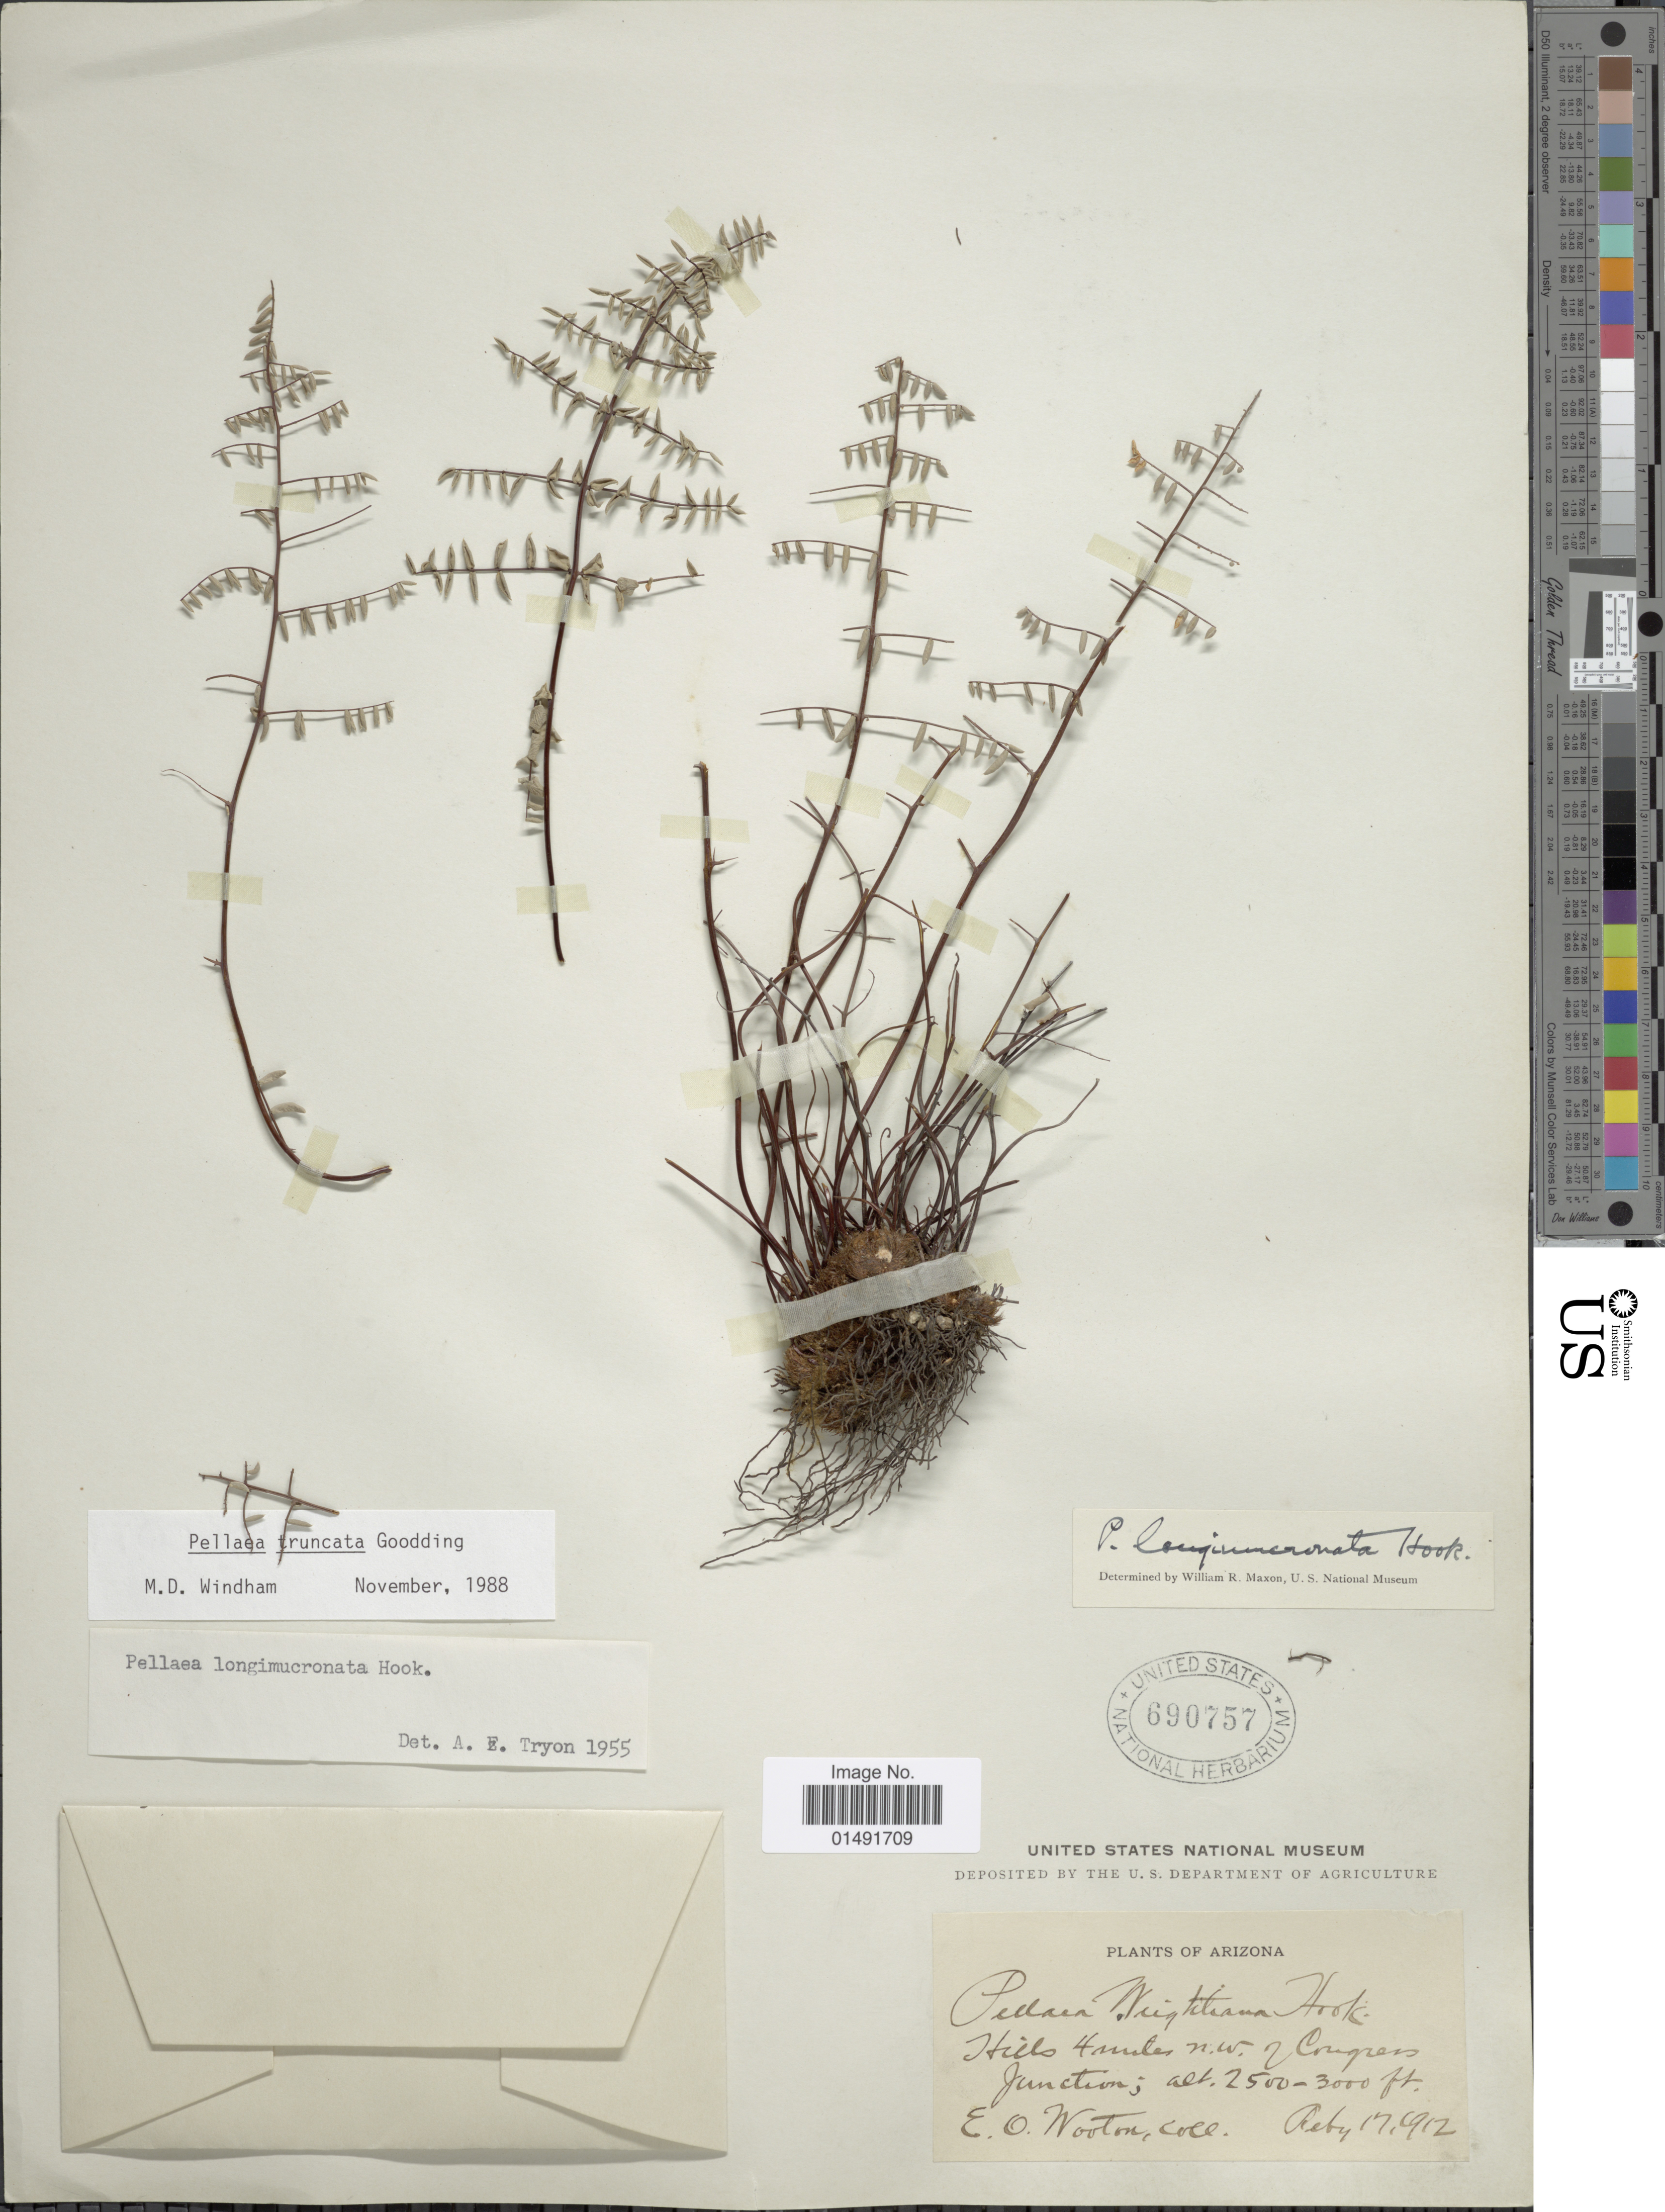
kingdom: Plantae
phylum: Tracheophyta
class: Polypodiopsida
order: Polypodiales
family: Pteridaceae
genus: Pellaea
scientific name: Pellaea truncata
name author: Goodd.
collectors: E. O. Wooton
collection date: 1912-02-17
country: United States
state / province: Arizona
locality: Hills 4 miles n.w. of Congress Junction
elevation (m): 762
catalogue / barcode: US 690757